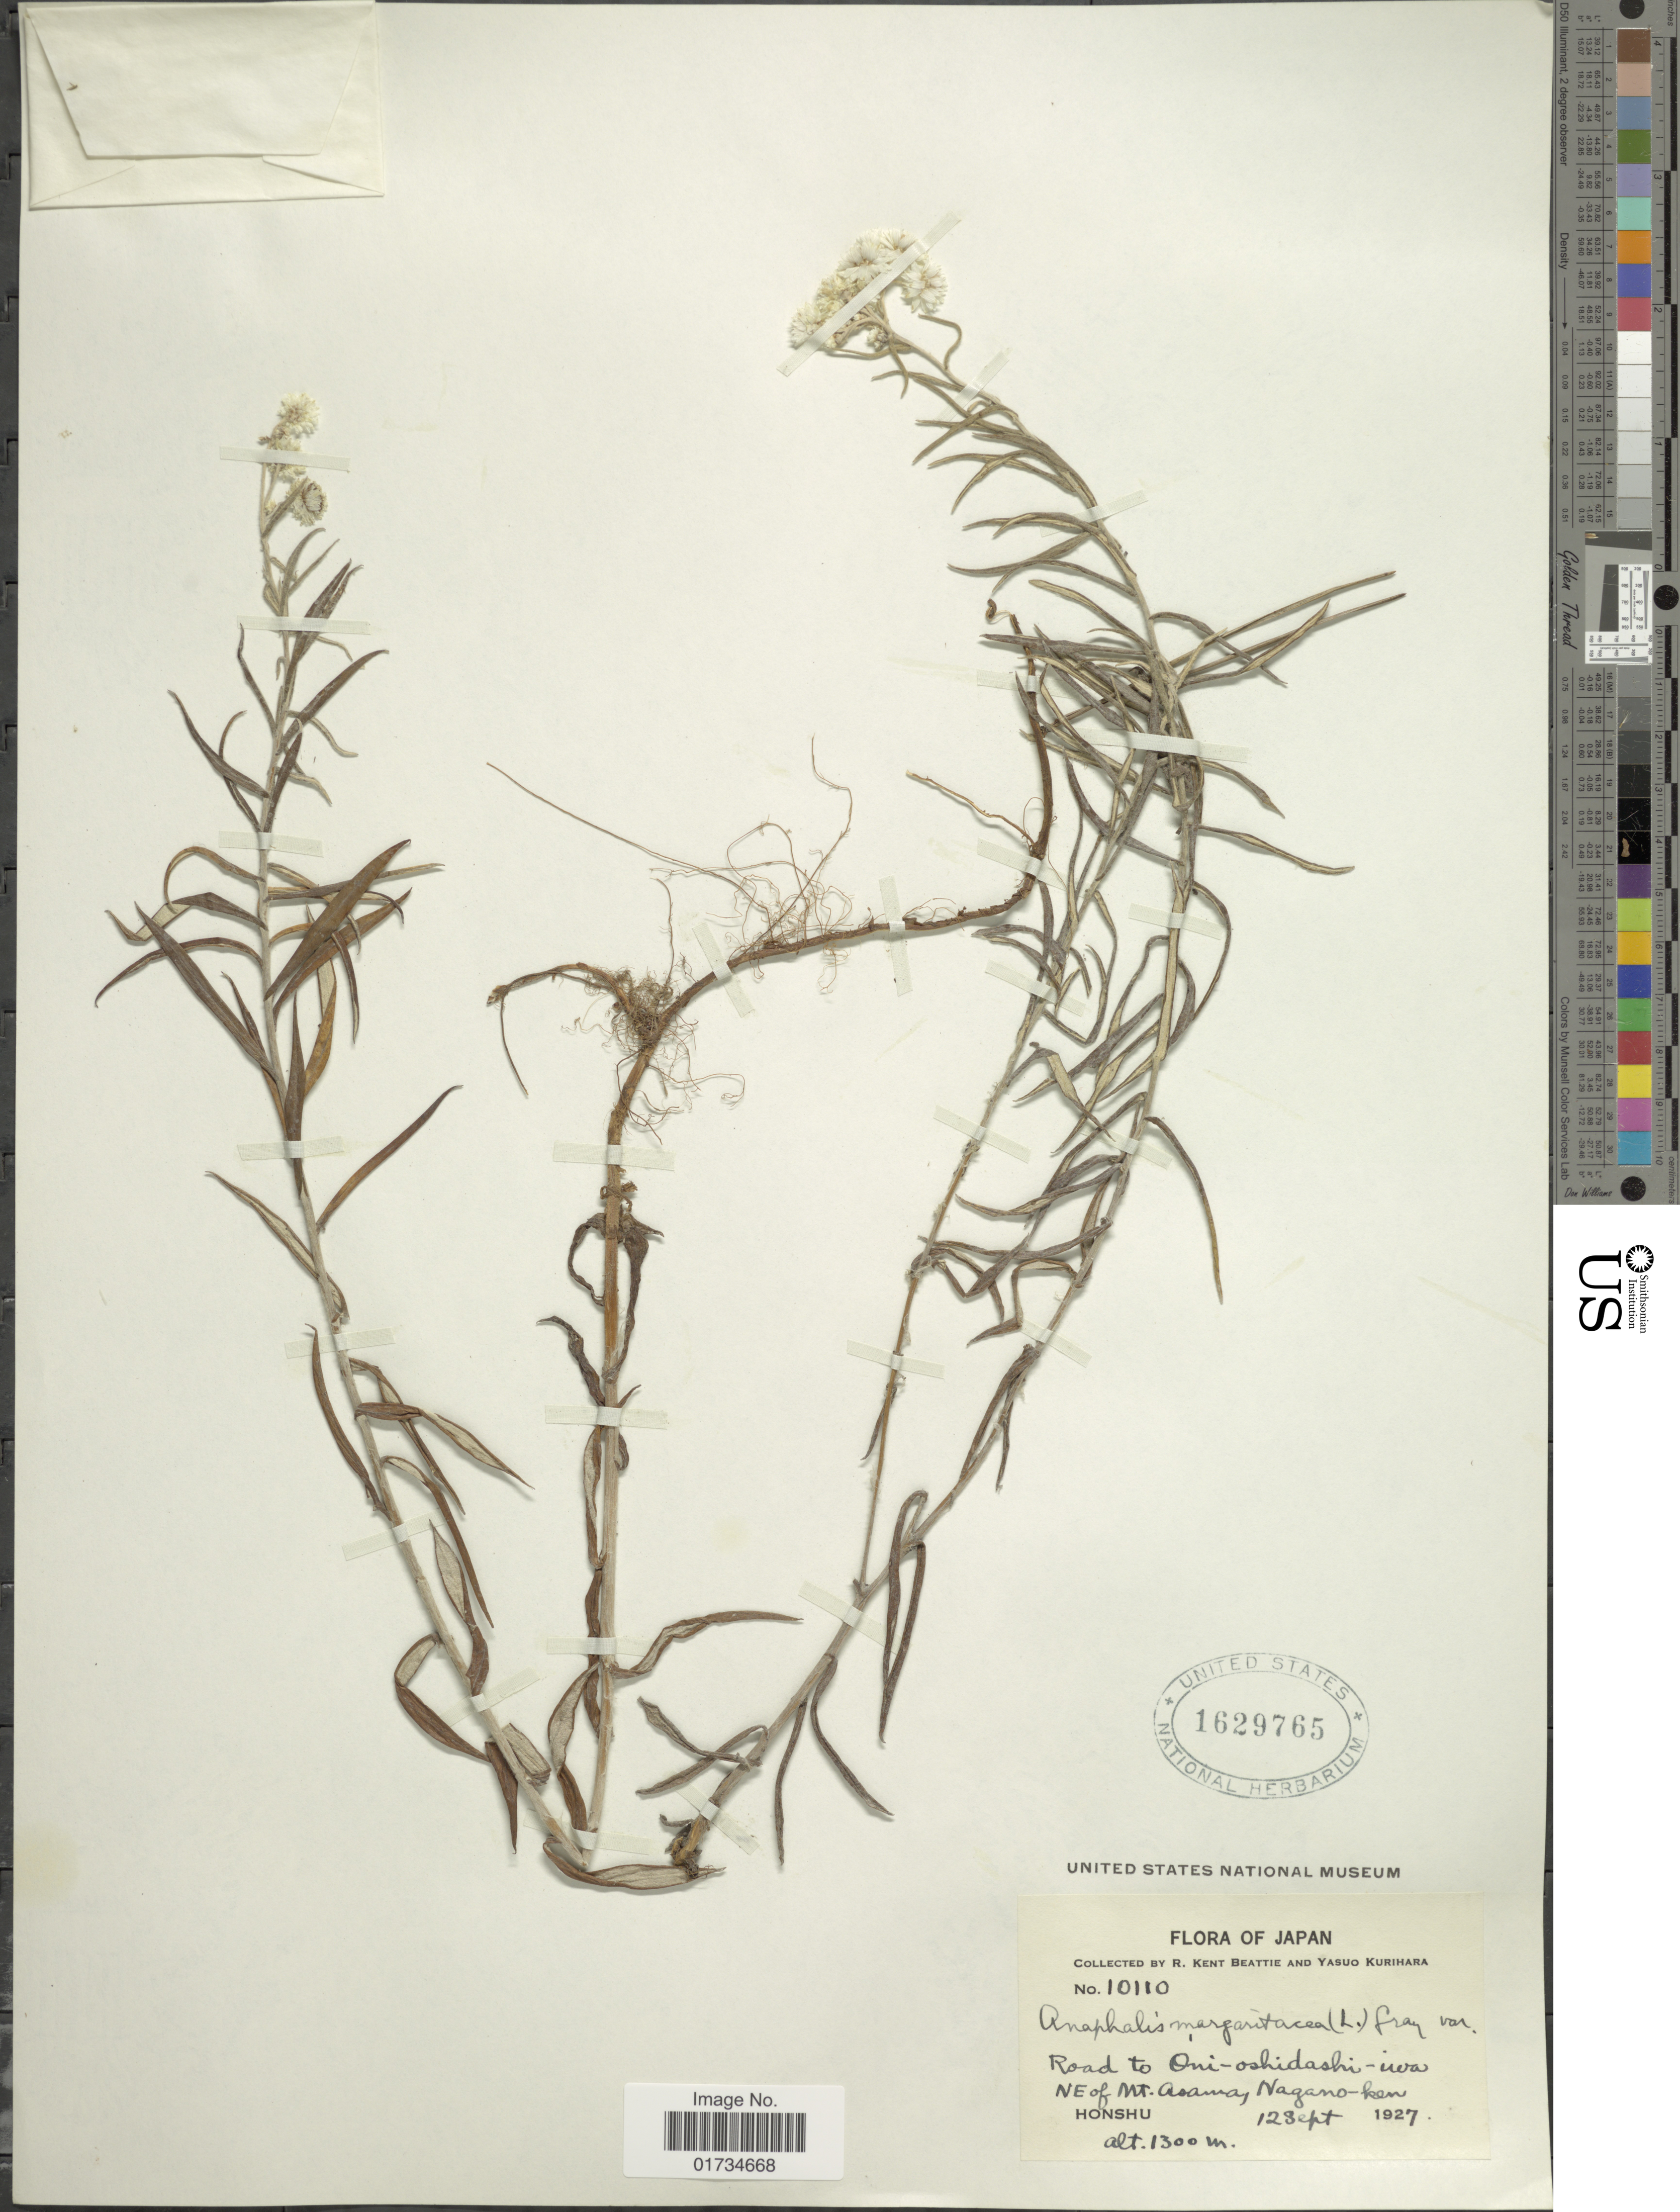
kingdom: Plantae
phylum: Tracheophyta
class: Magnoliopsida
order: Asterales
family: Asteraceae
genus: Anaphalis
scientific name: Anaphalis margaritacea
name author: (L.) Benth. & Hook. f.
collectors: R. K. Beattie & Y. Kurihara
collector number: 10110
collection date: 1927-09-12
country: Japan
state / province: Nagano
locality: Japan. Road to Oni-oshidashi-iwa NE of Mt. Asama, Nagano-ken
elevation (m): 1300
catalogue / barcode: US 1629765